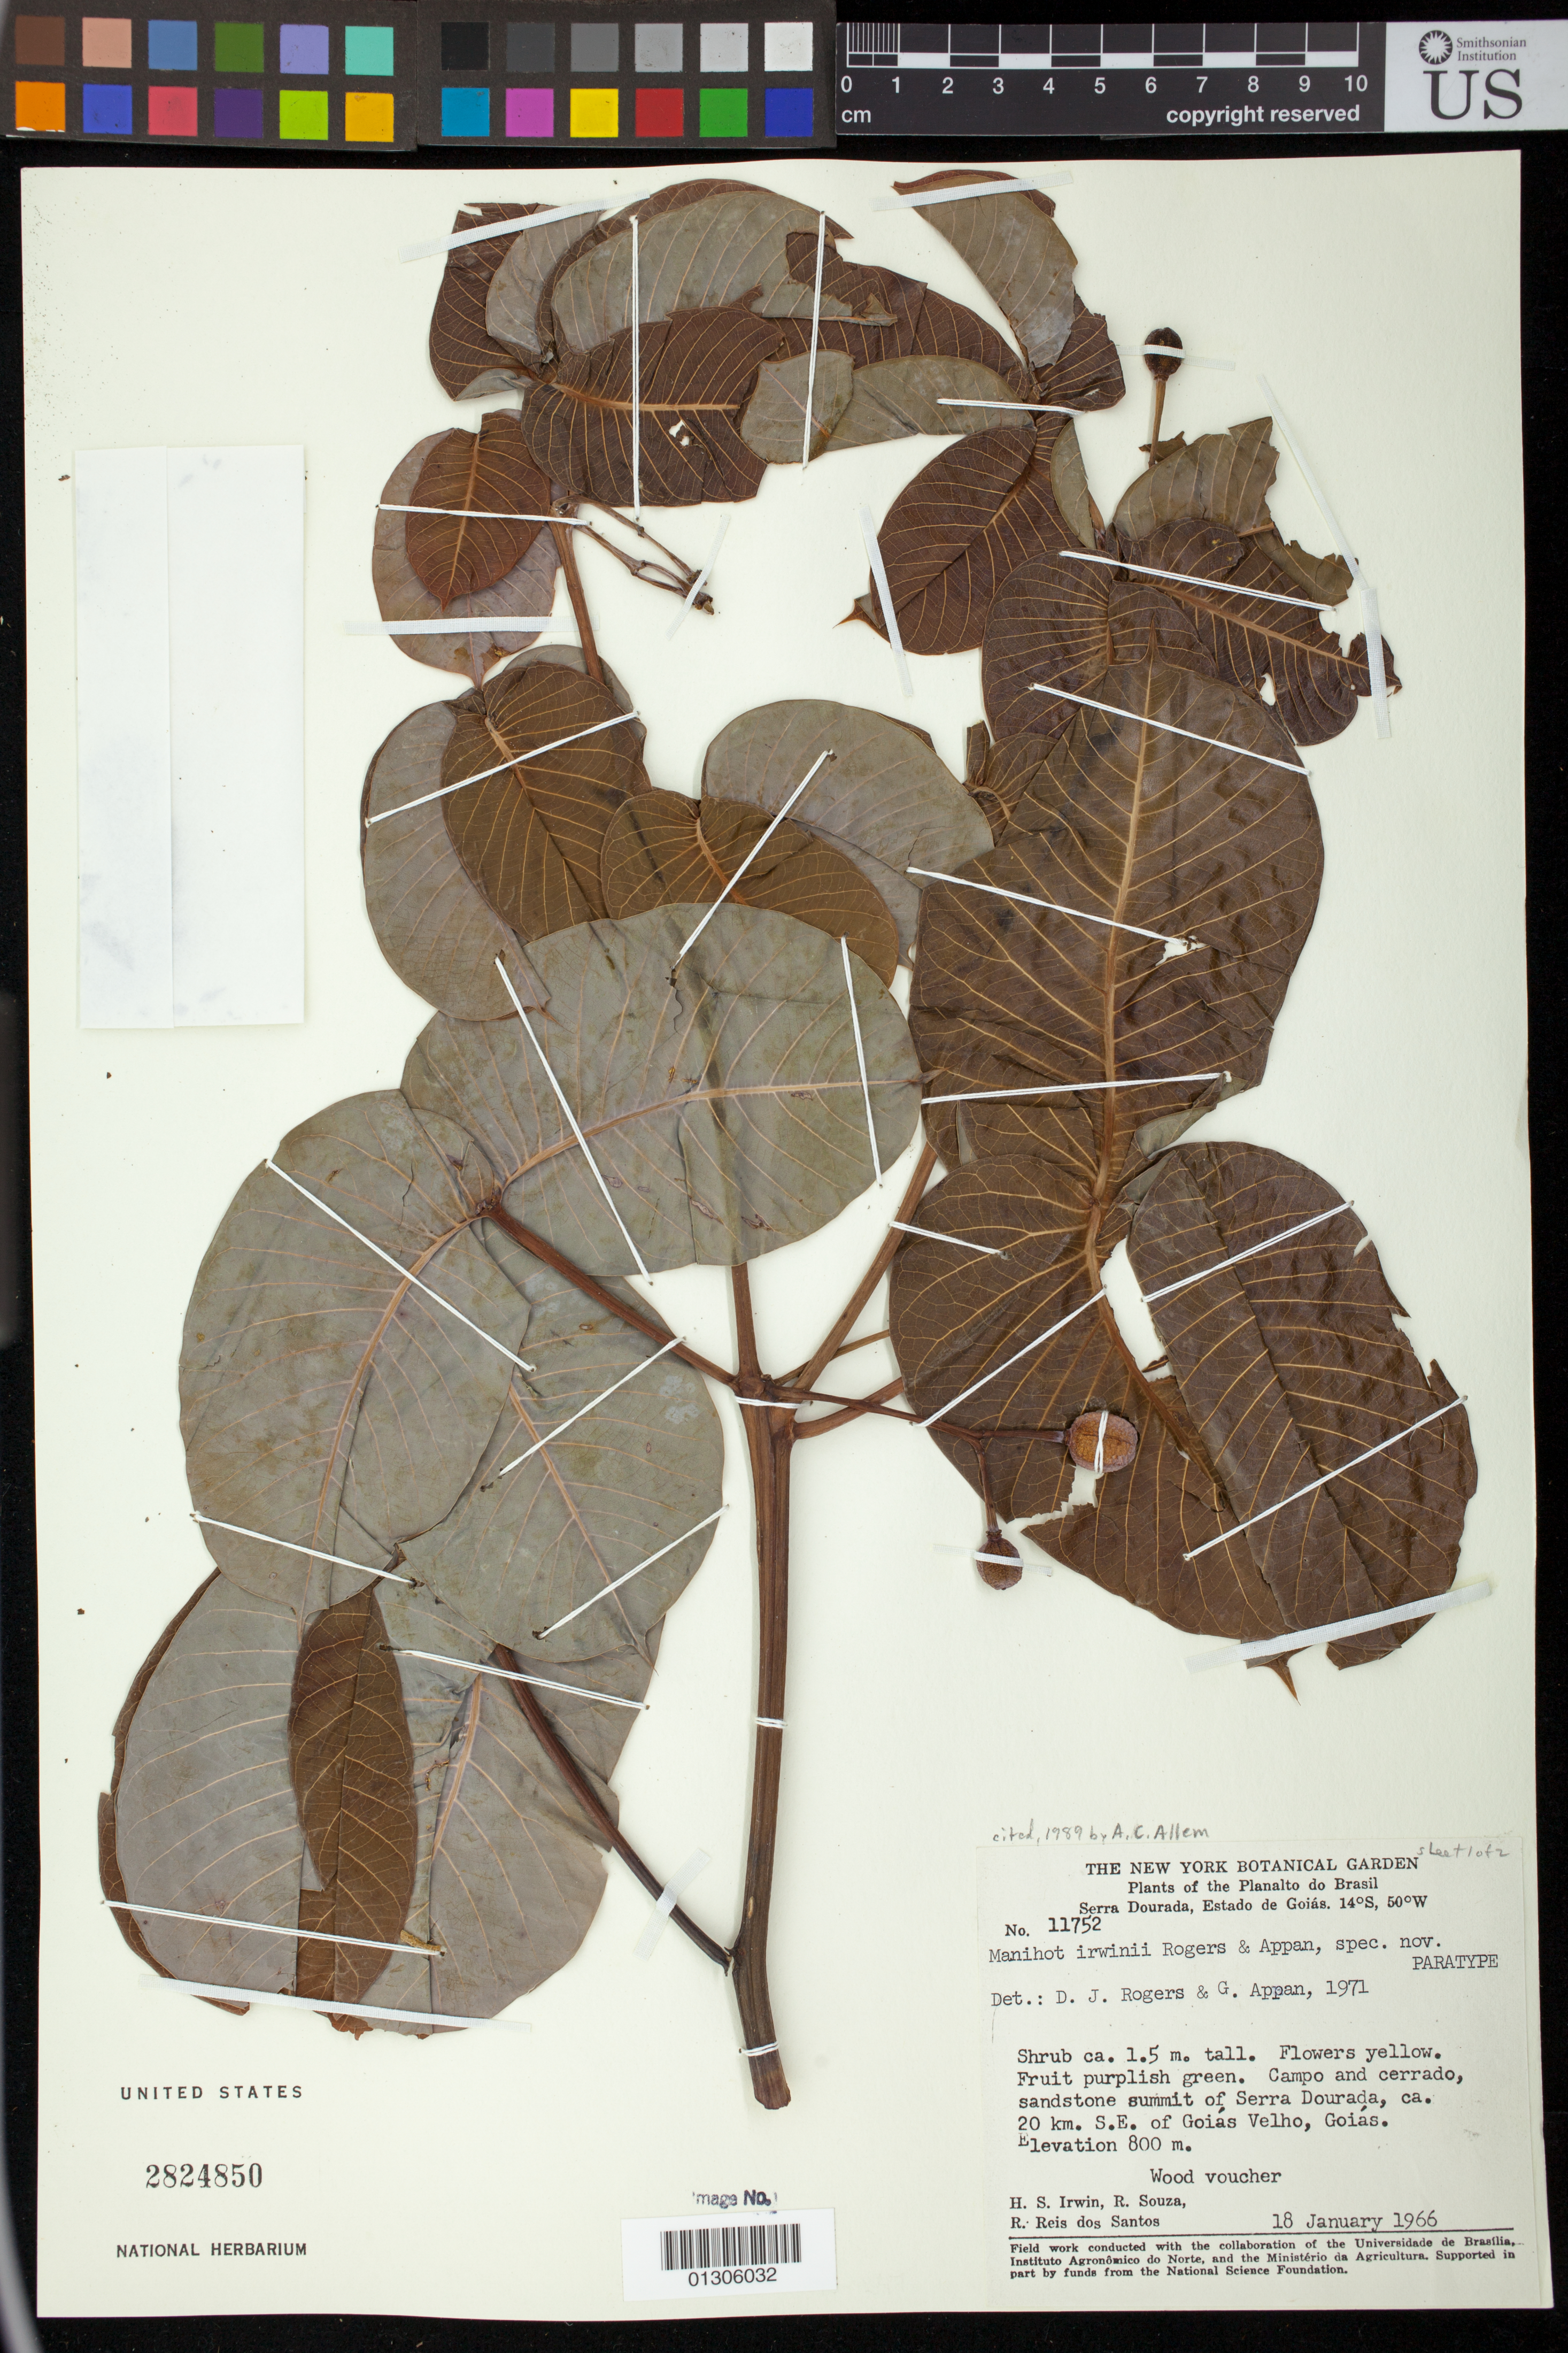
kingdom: Plantae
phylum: Tracheophyta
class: Magnoliopsida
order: Malpighiales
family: Euphorbiaceae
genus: Manihot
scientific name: Manihot irwinii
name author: D.J. Rogers & Appan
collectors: H. Irwin, R. Souza & R. Reis dos Santos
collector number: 11752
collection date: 1966-01-18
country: Brazil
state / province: Goiás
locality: Serra Dourada, ca. 20 km. S.E. of Goiás Velho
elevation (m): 800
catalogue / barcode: US 2824850